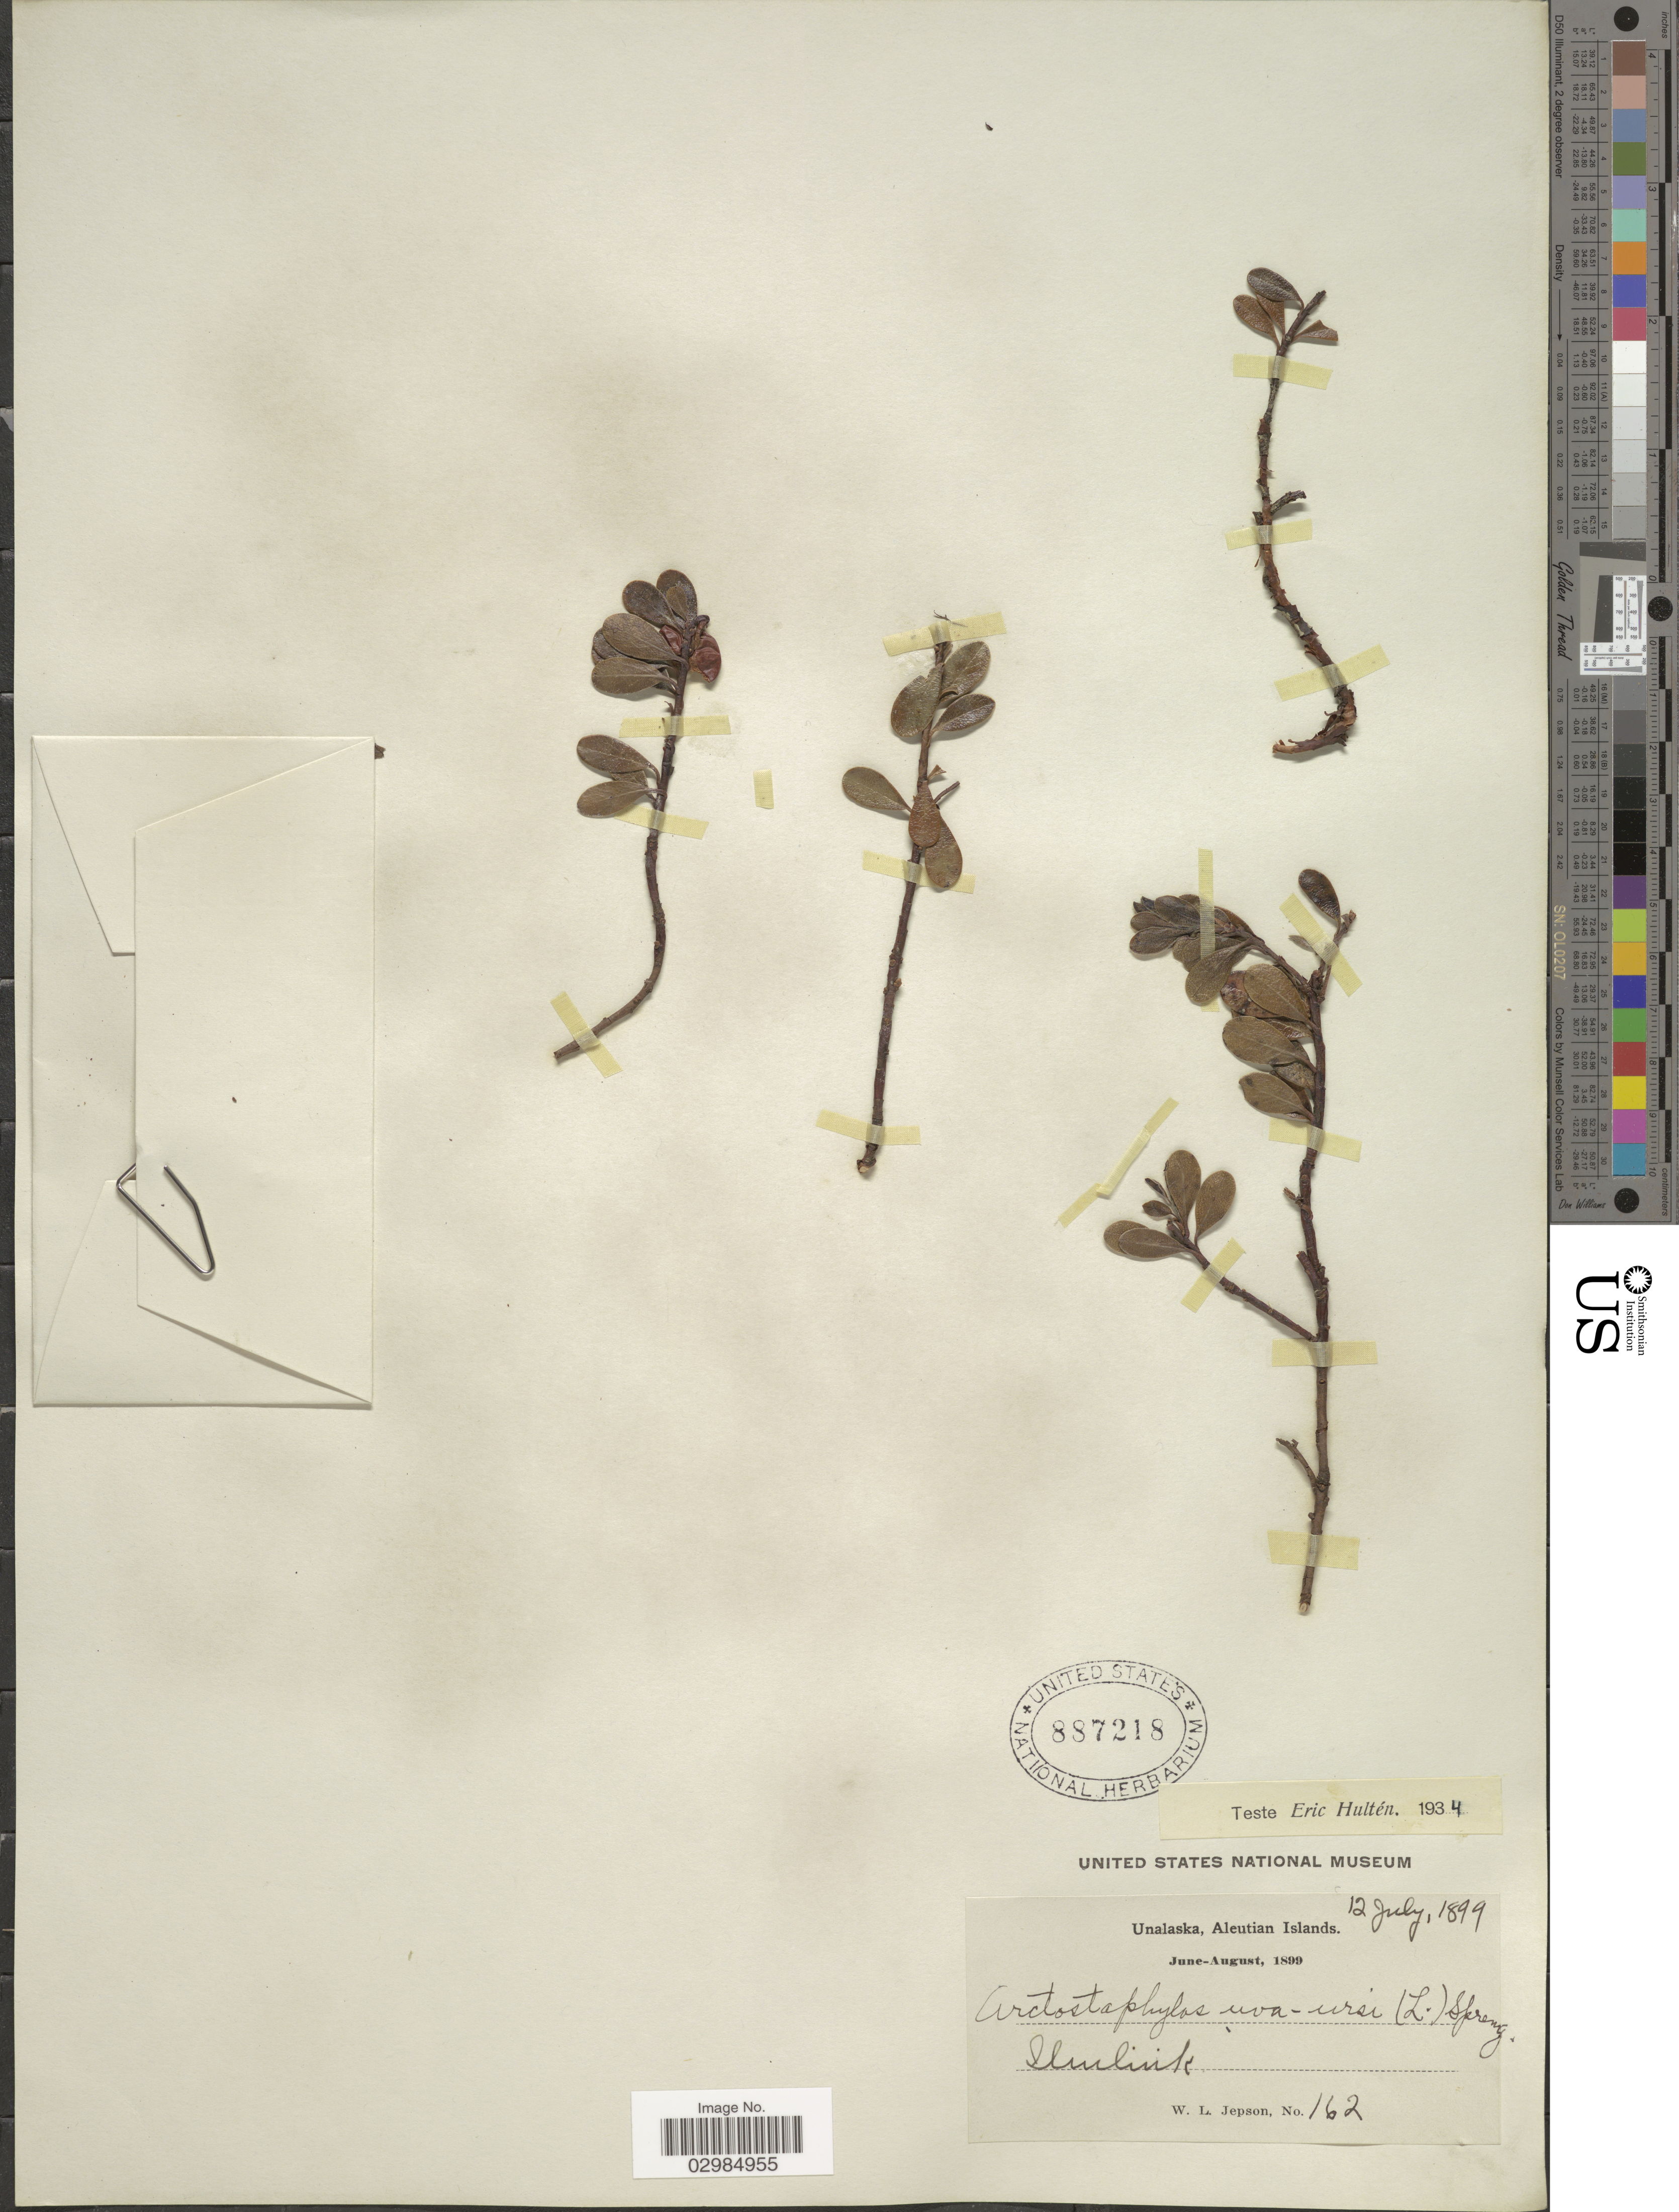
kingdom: Plantae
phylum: Tracheophyta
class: Magnoliopsida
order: Ericales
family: Ericaceae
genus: Arctostaphylos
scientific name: Arctostaphylos uva-ursi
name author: (L.) Spreng.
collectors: W. L. Jepson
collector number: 162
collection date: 1899-07-12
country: United States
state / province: Alaska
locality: Unalaska, Aleutian Islands. Iluiliuk.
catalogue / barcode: US 887218